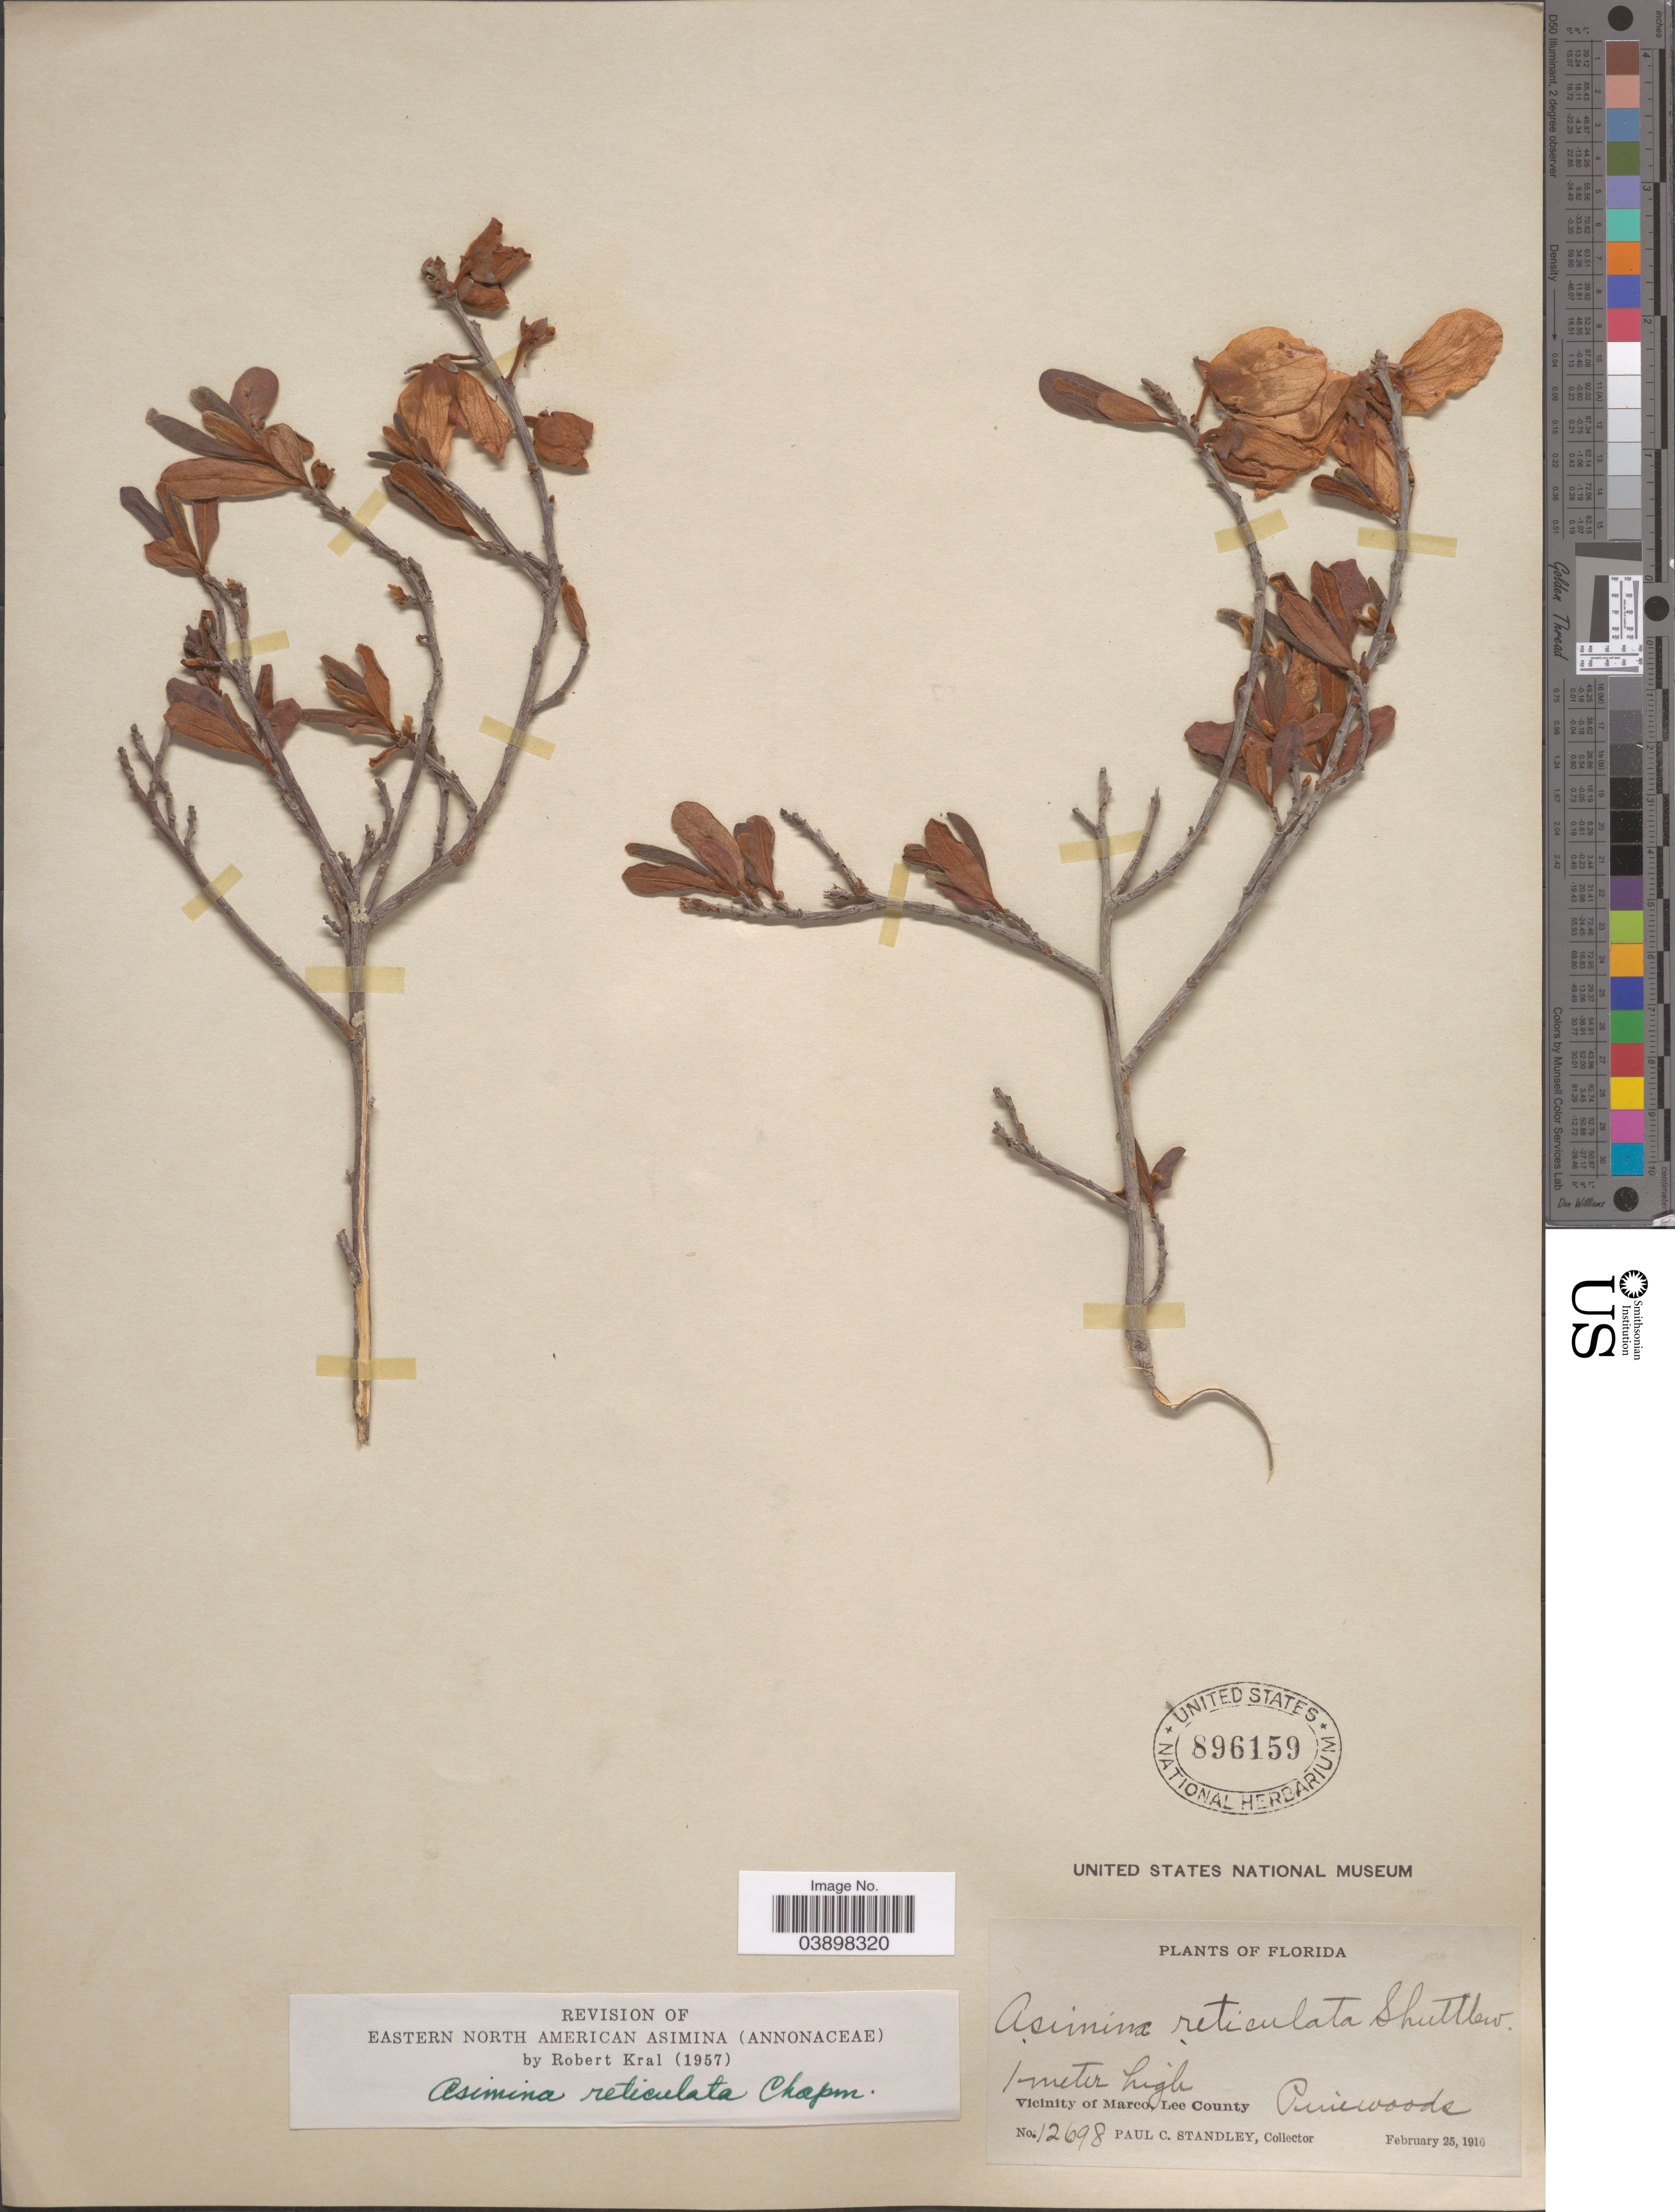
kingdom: Plantae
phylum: Tracheophyta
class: Magnoliopsida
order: Magnoliales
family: Annonaceae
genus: Asimina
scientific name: Asimina reticulata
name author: (Shuttlew.) Chapm.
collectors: P. C. Standley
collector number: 12698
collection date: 1916-02-25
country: United States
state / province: Florida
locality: Vicinity of Marco, Lee County.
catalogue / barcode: US 896159